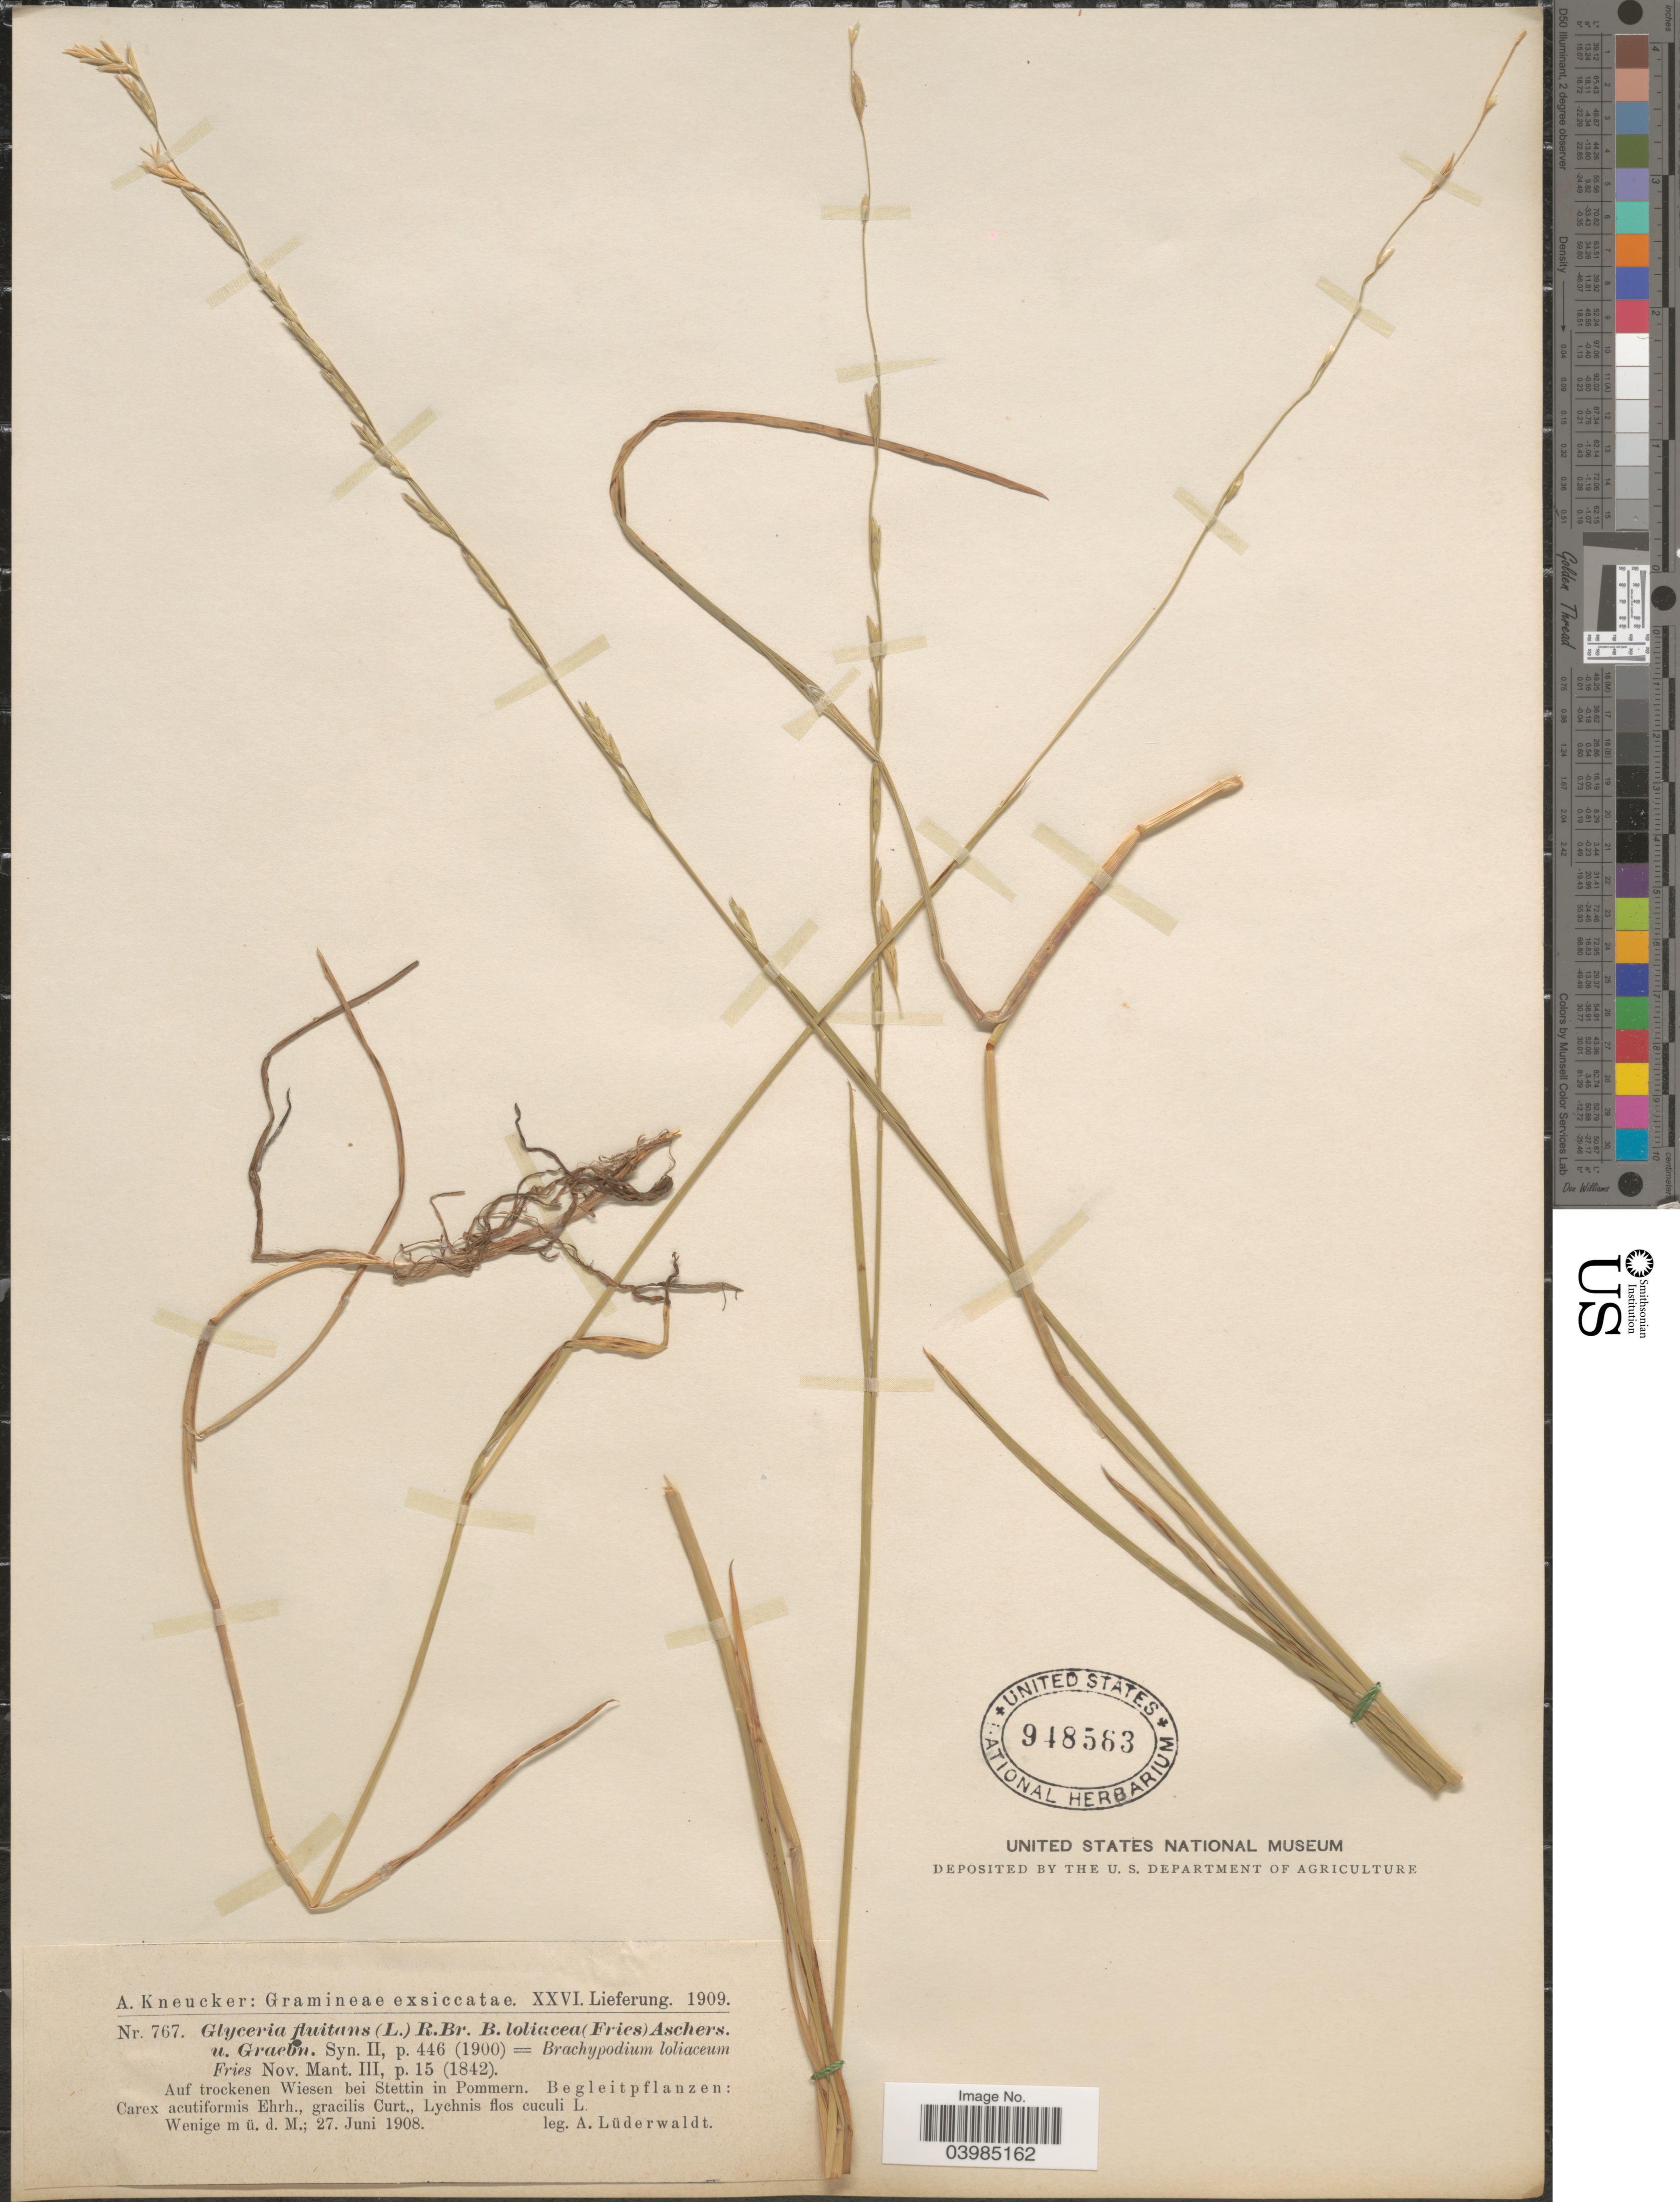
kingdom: Plantae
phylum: Tracheophyta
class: Liliopsida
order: Poales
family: Poaceae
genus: Glyceria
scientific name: Glyceria fluitans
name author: (L.) R. Br.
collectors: A. Lüderwaldt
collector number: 767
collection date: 1908-06-27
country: Poland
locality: Auf trockenen Wiesen bei Stettin in Pommern.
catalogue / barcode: US 948563